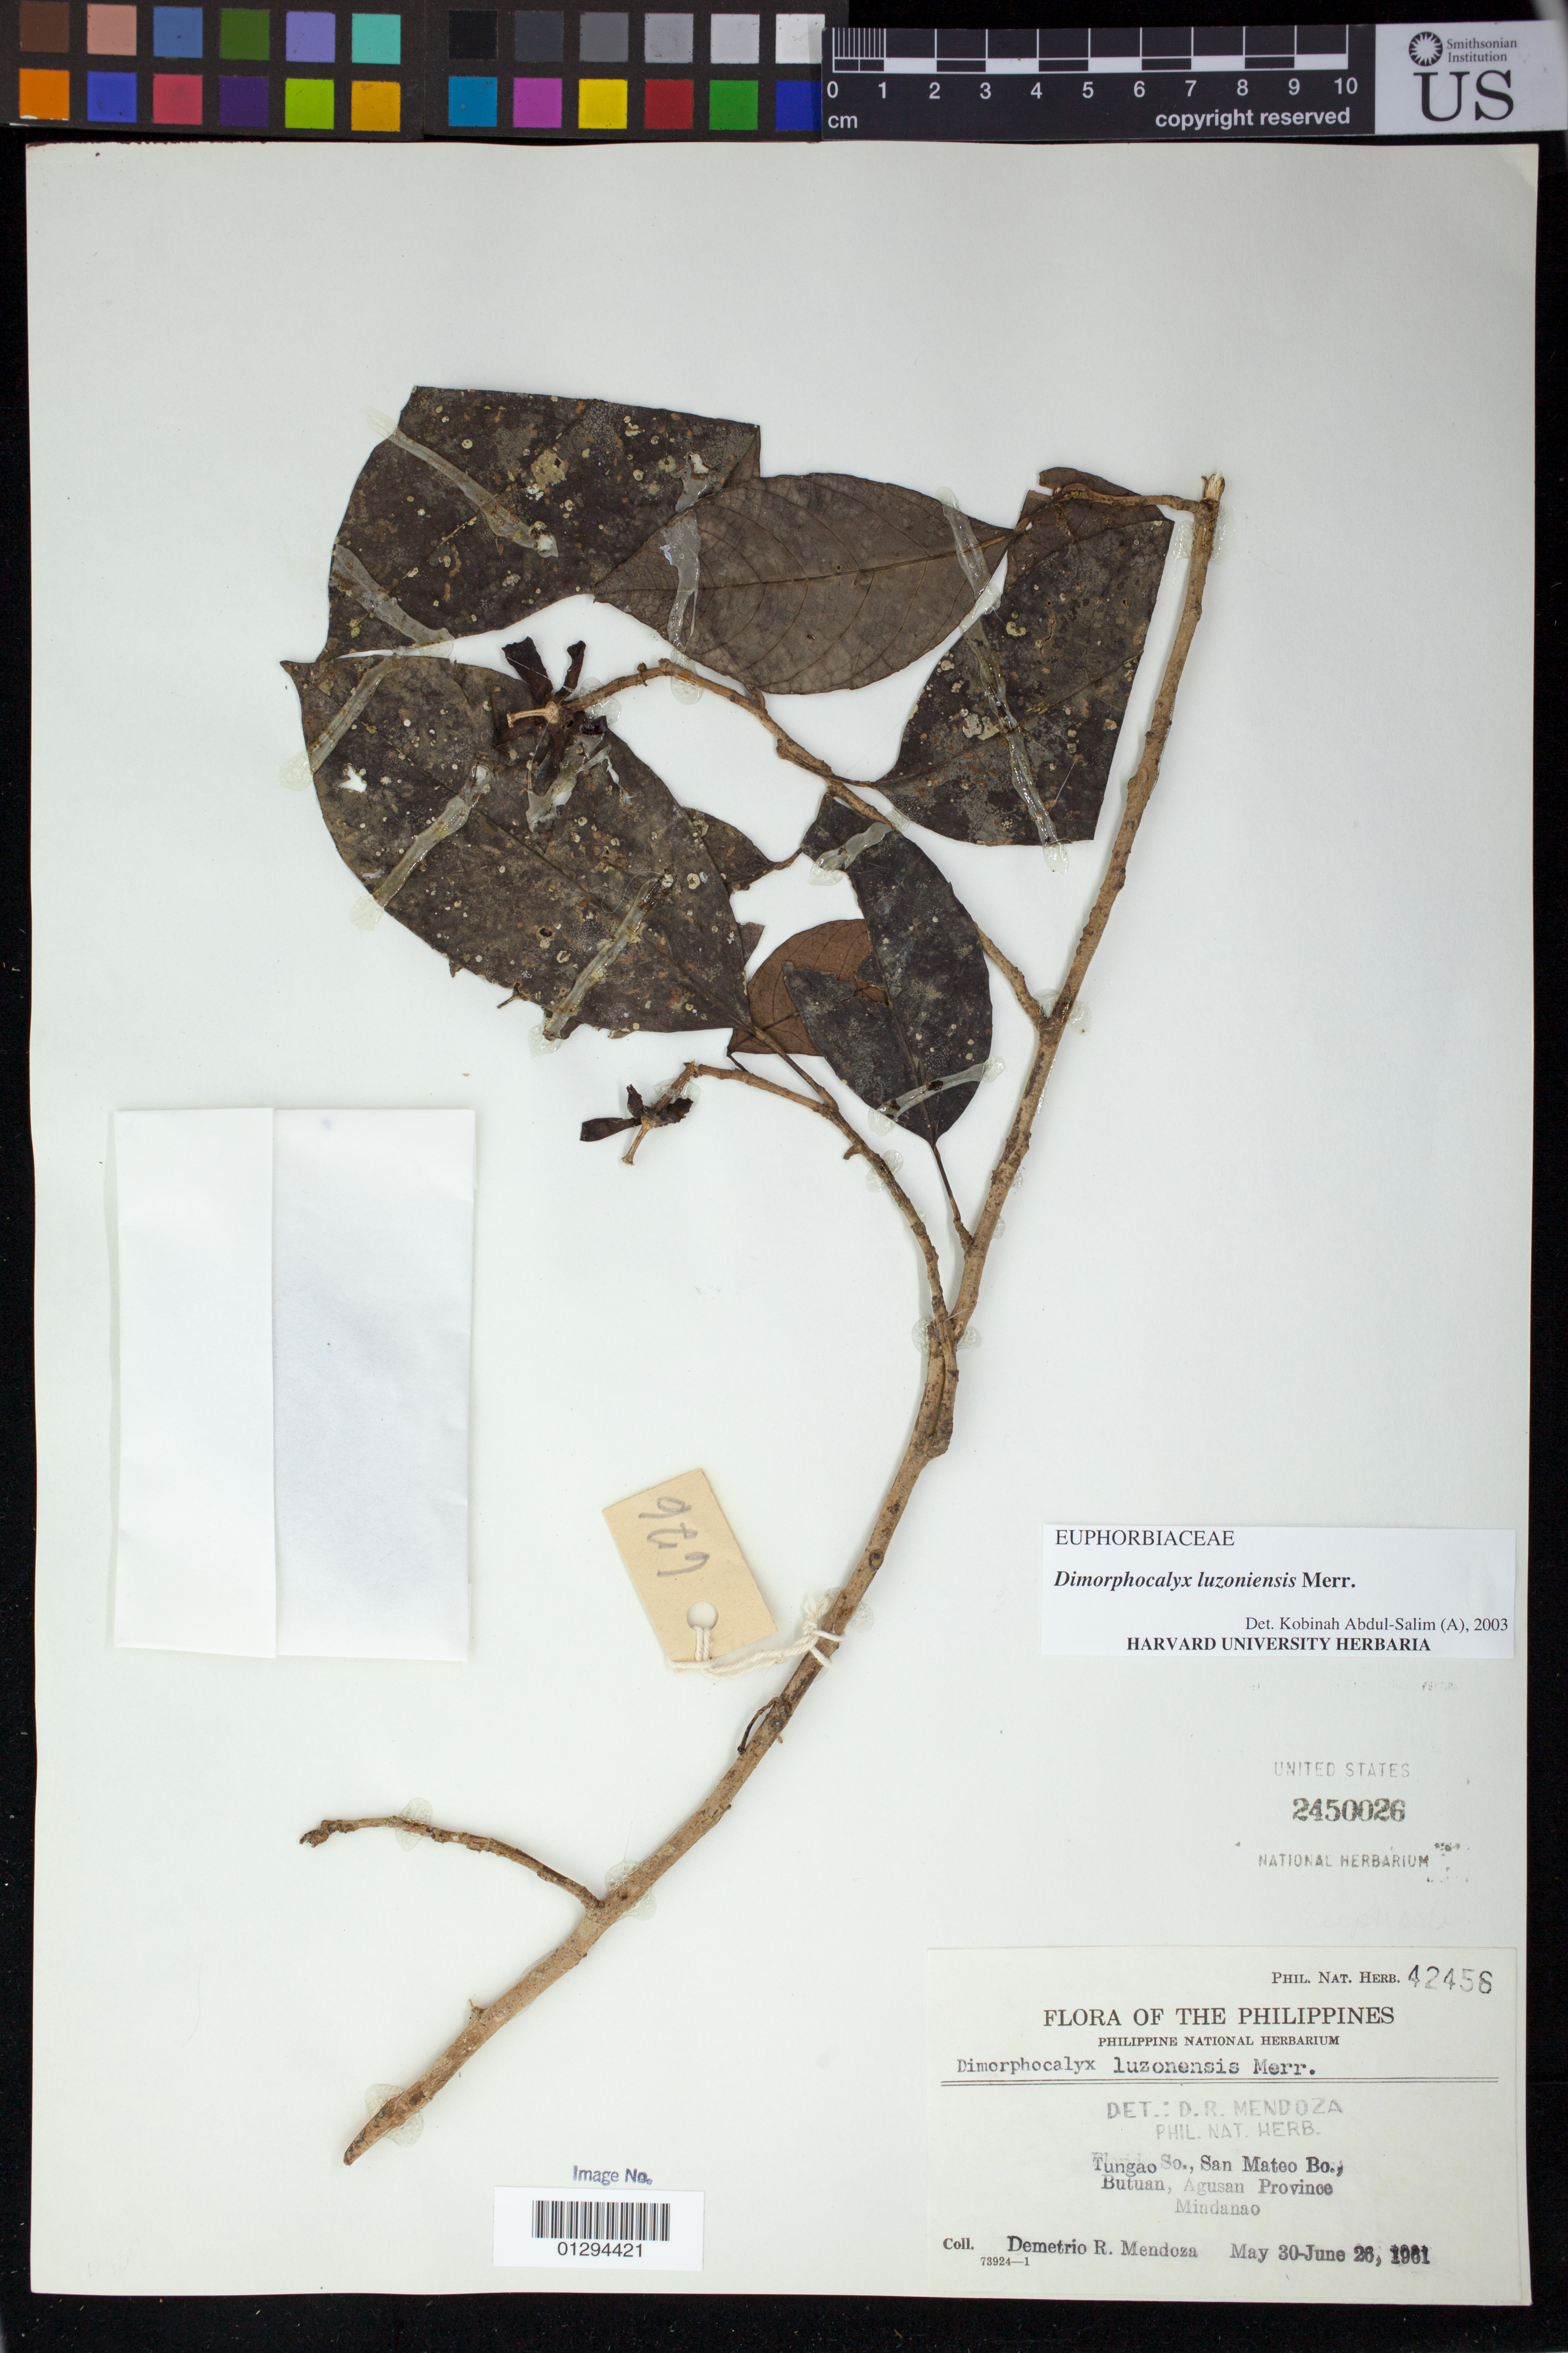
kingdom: Plantae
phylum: Tracheophyta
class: Magnoliopsida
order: Malpighiales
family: Euphorbiaceae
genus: Dimorphocalyx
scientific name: Dimorphocalyx luzoniensis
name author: Merr.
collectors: D. Mendoza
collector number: Phil. Nat. Herb. 42456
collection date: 1961-05-30/1961-06-26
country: Philippines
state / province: Caraga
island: Mindanao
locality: Tungao So., San Mateo Bo., Butuan, Agusan Province, Mindanao.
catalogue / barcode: US 2450026